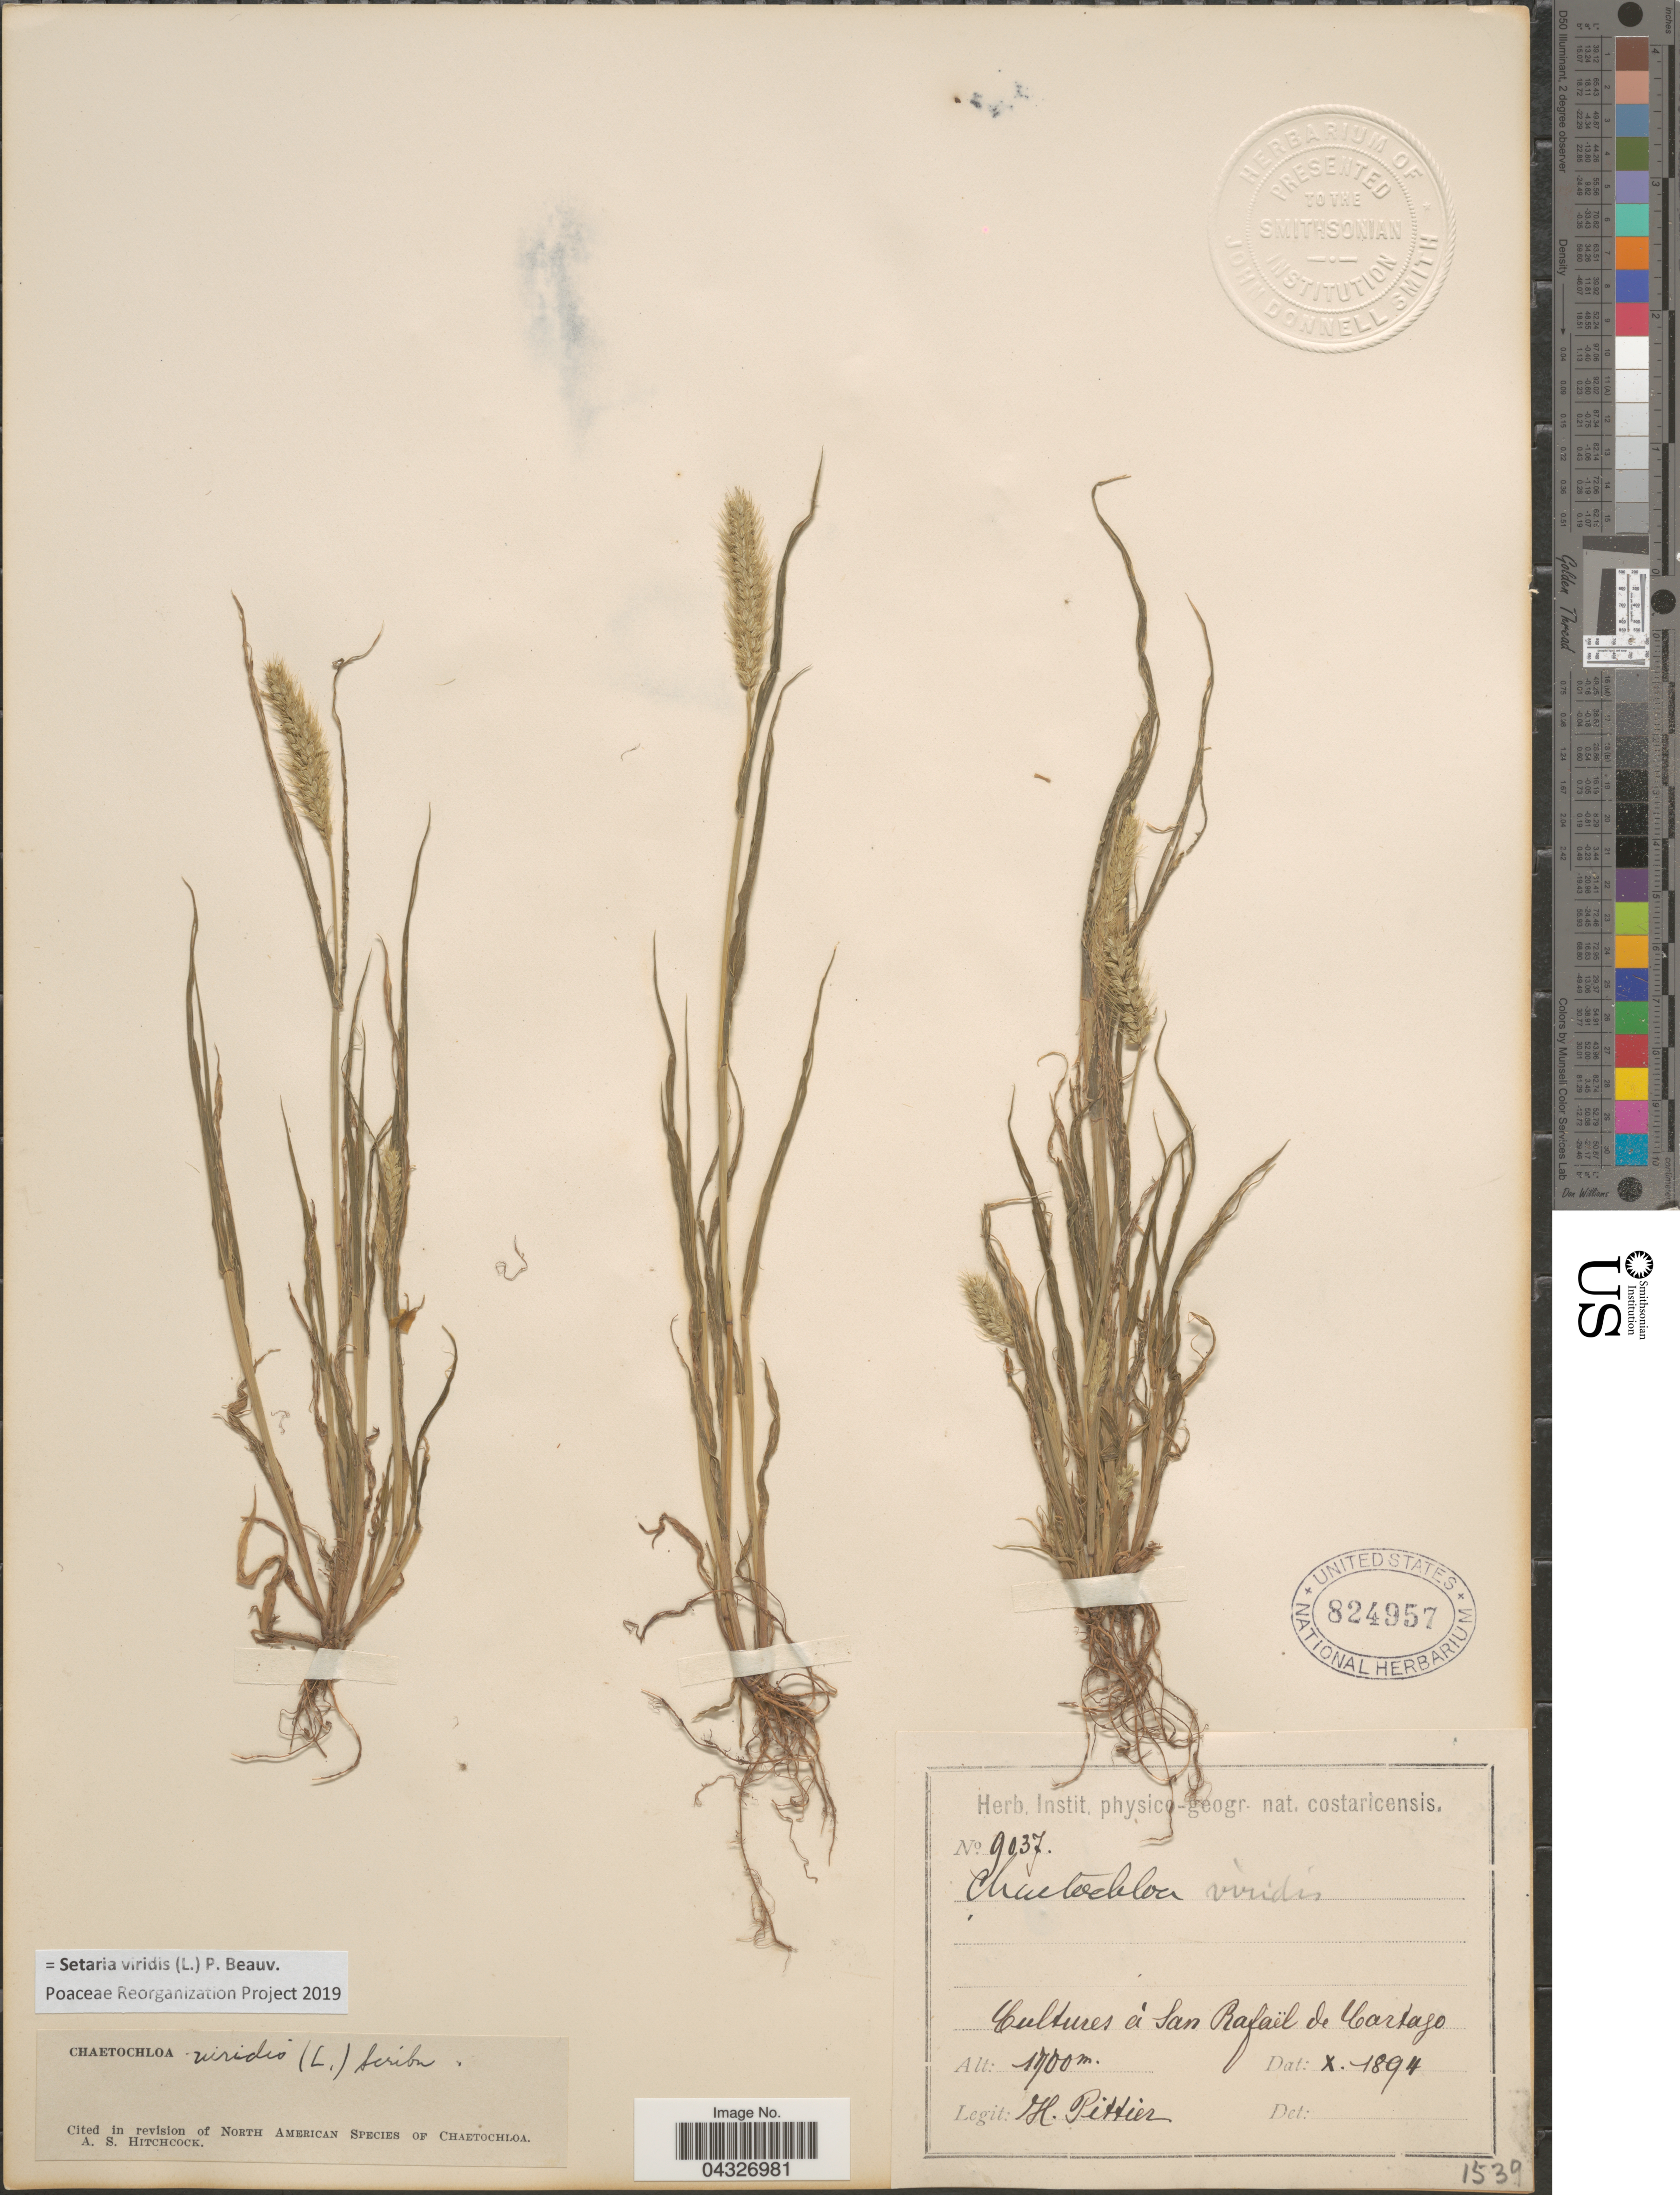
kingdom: Plantae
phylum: Tracheophyta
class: Liliopsida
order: Poales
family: Poaceae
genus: Setaria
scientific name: Setaria viridis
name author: (L.) P. Beauv.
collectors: H. F. Pittier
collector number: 9037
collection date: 1894-10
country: Costa Rica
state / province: Cartago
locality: Cultures à San Rafaël de Cartago.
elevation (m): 1700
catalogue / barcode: US 824957